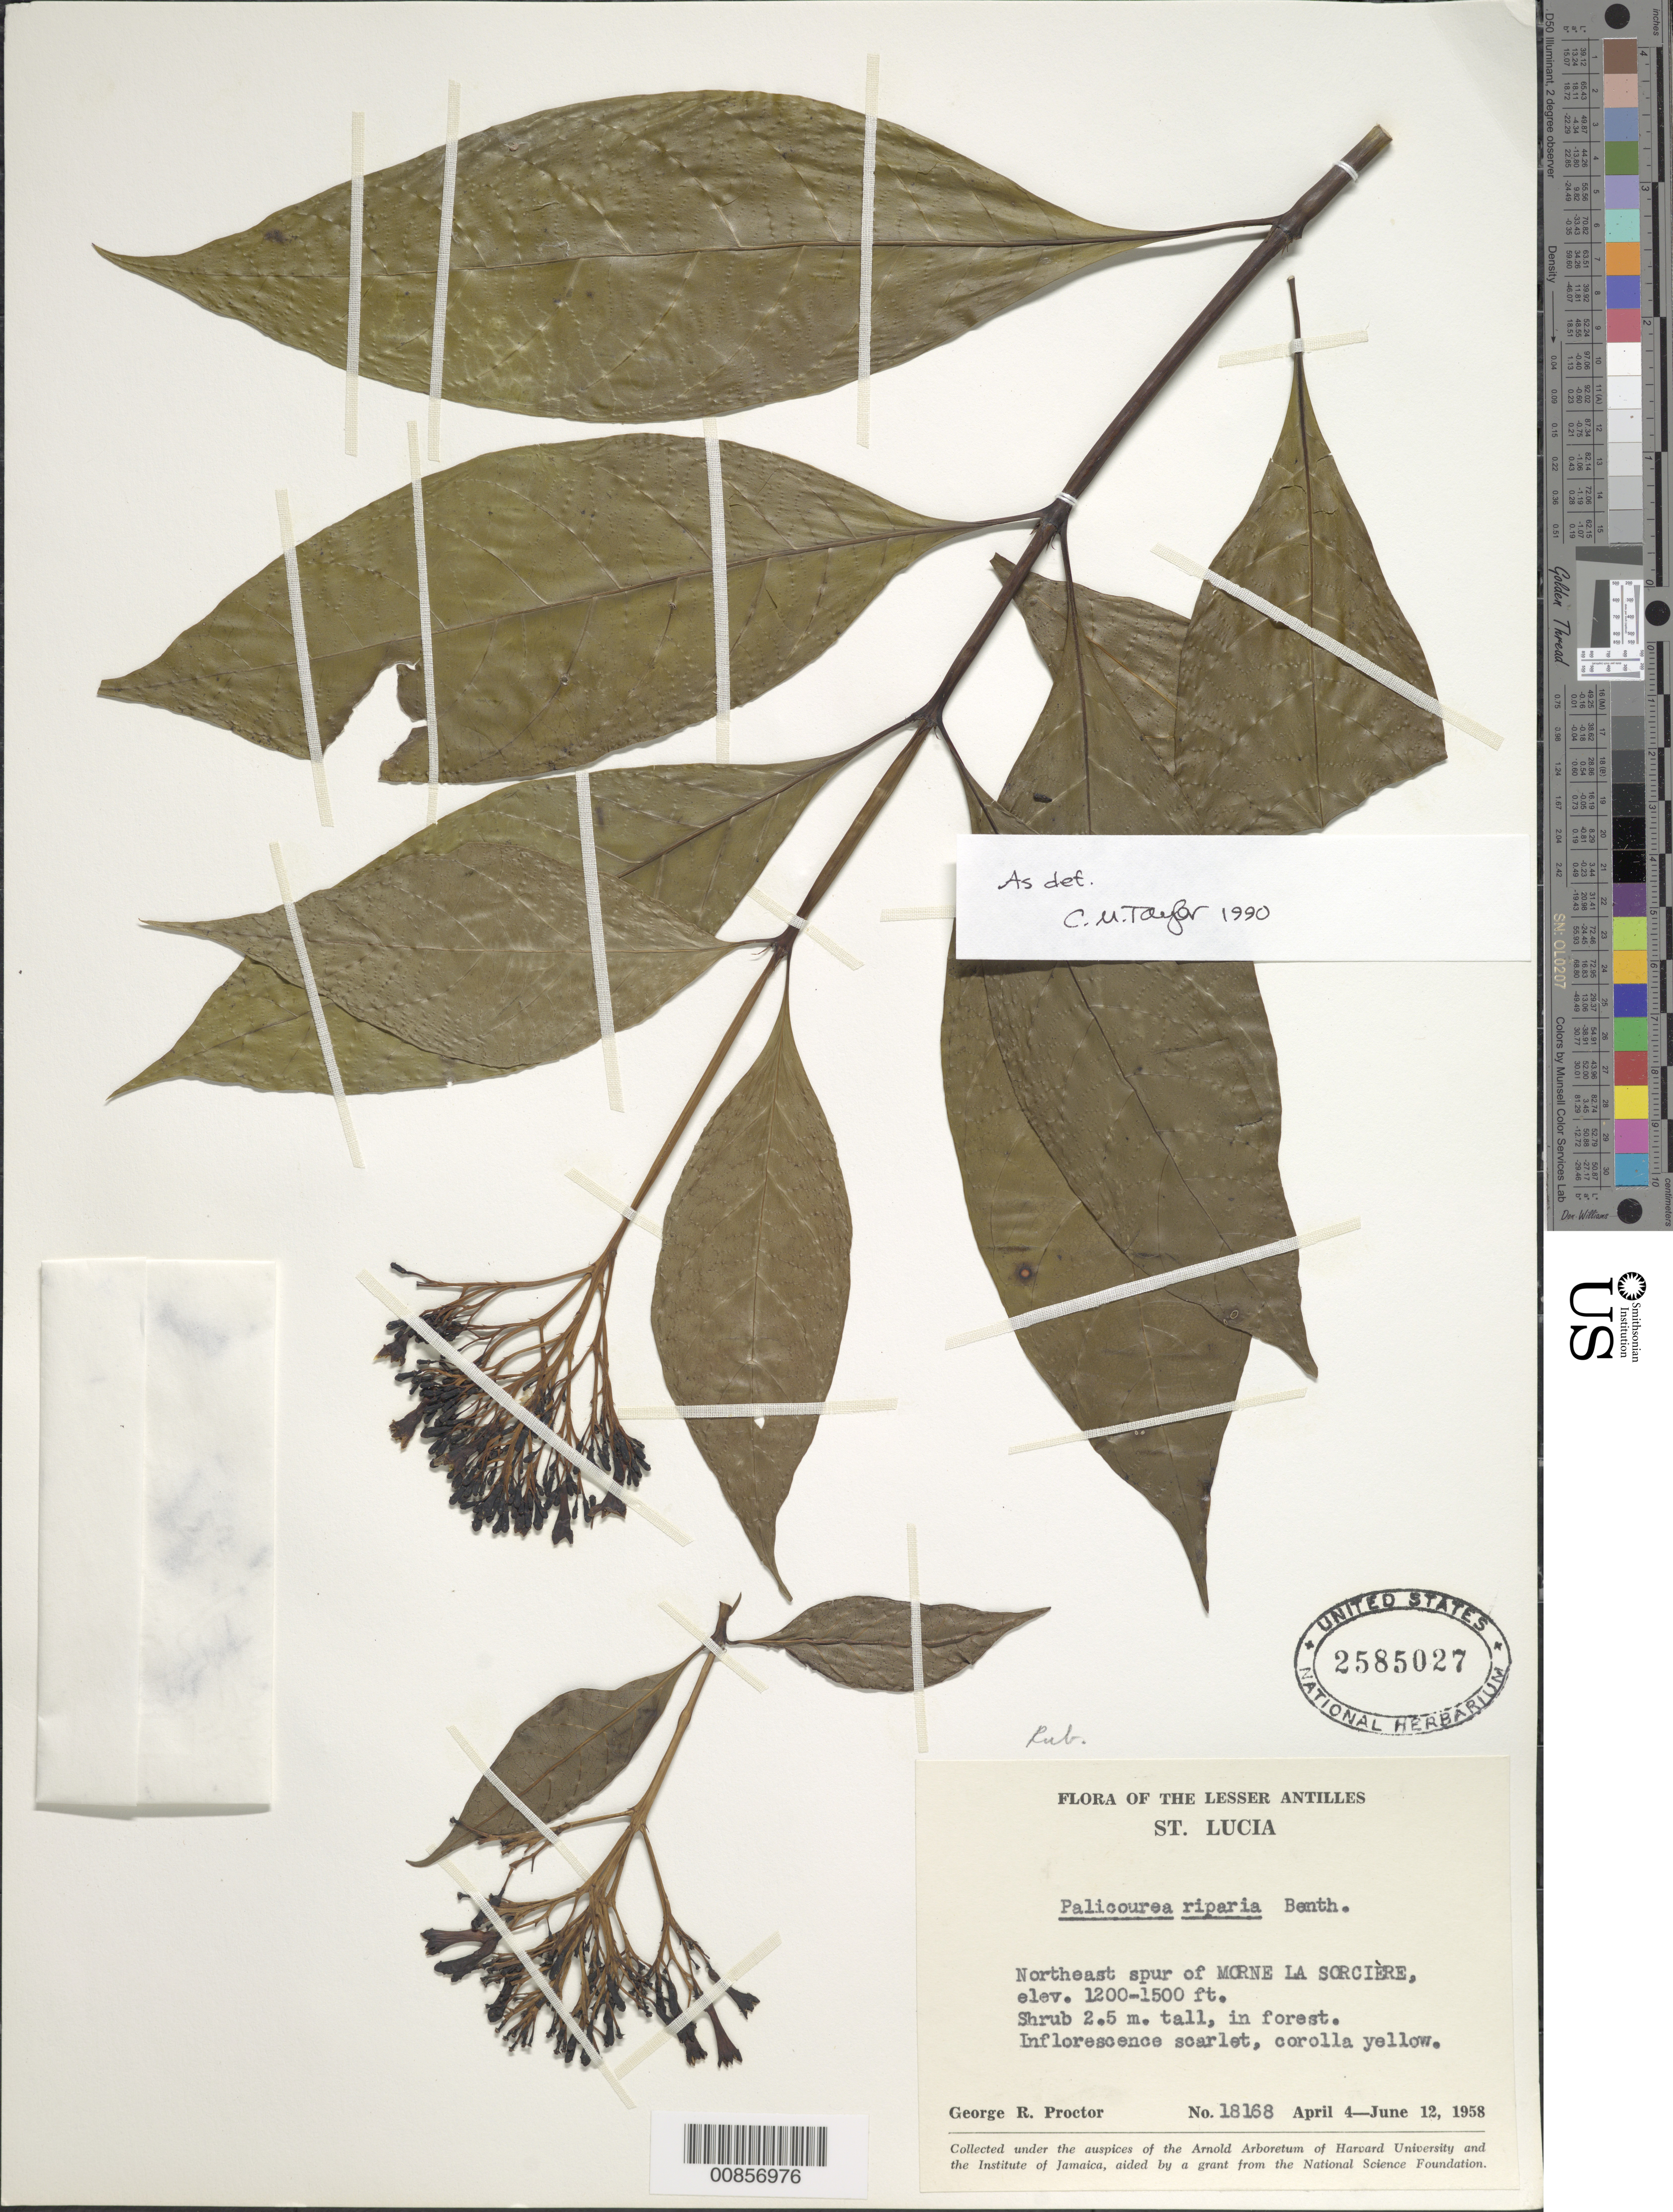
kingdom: Plantae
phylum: Tracheophyta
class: Magnoliopsida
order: Gentianales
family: Rubiaceae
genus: Palicourea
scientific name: Palicourea croceoides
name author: Desv. ex Ham.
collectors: G. R. Proctor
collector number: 18168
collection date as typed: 04 Apr 1958 to 12 Jun 1958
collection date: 1958-04-04/1958-06-12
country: St. Lucia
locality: Northeast spur of Morne la Sorcière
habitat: In forest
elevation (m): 366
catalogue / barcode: US 2585027